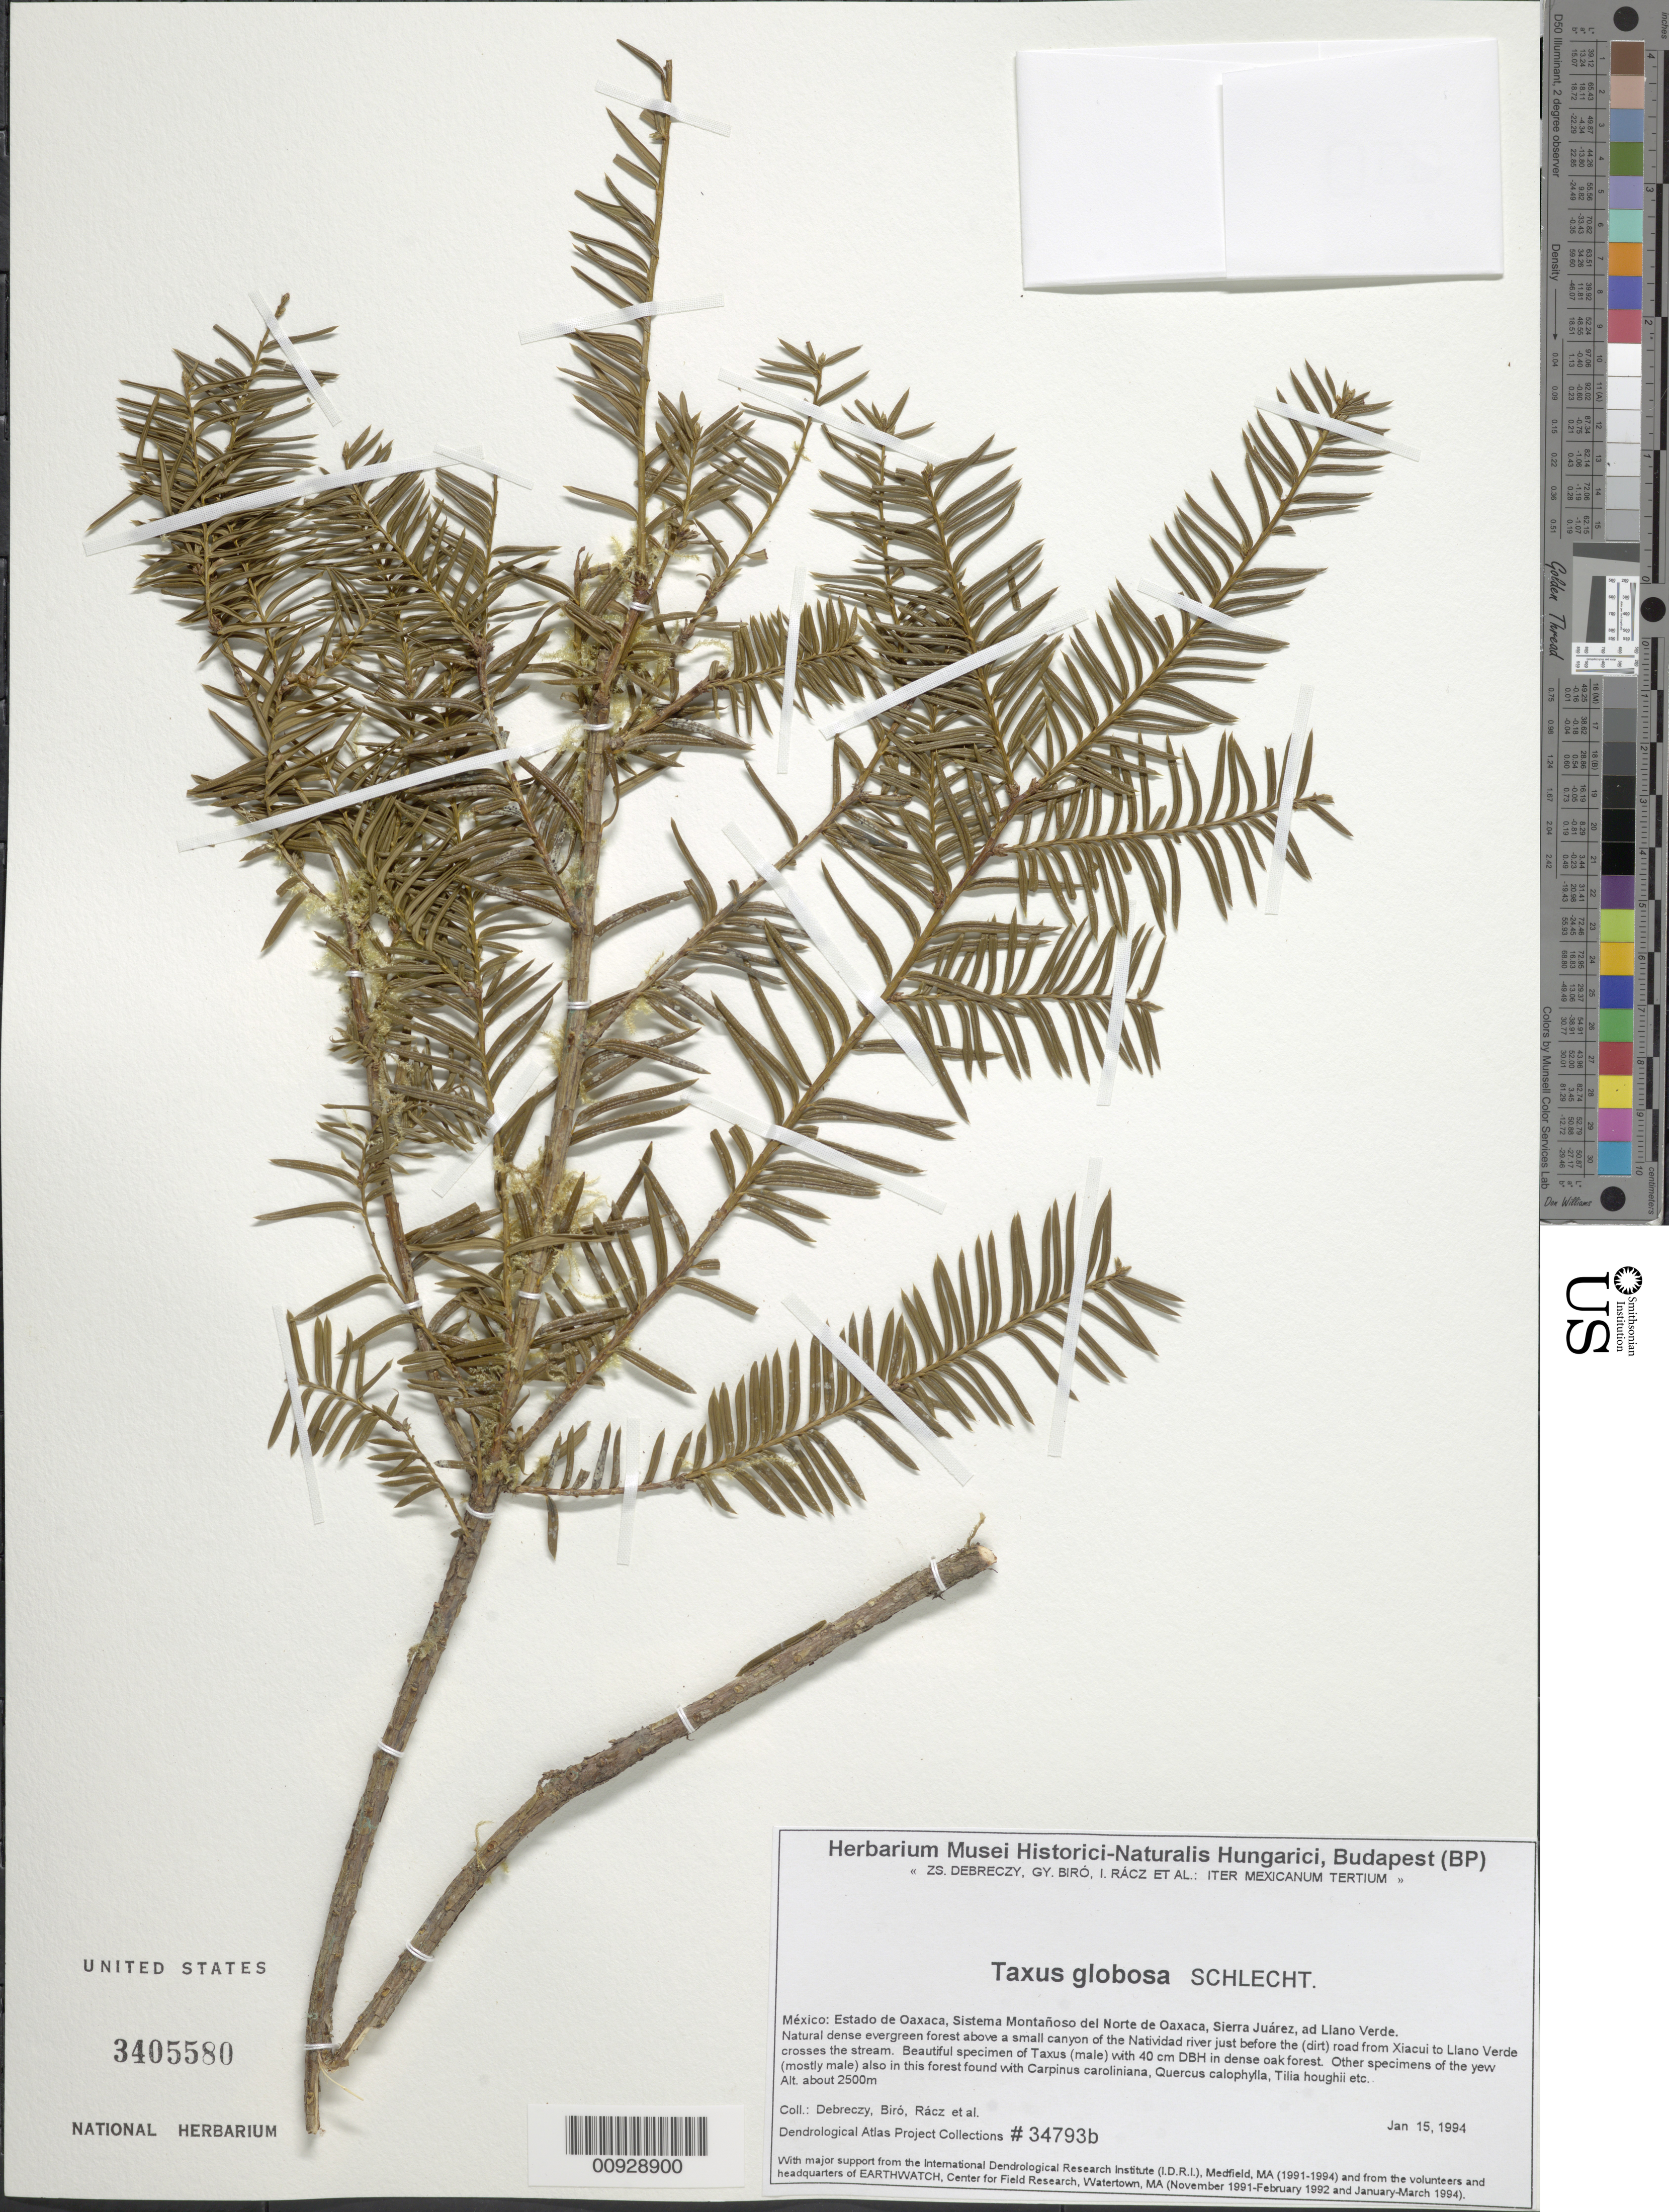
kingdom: Plantae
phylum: Tracheophyta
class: Pinopsida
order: Pinales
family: Taxaceae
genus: Taxus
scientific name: Taxus globosa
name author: Schltdl.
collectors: Z. Debreczy, G. Biro, I. Rácz & et al.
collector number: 34793 b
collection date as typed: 15 Jan 1994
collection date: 1994-01-15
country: Mexico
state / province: Oaxaca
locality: Sistema montañoso del Norte de Oaxaca, Sierra Juárez, ad Llano Verde. Natural dense evergreen forest above a small canyon of the Natividad river just before the (dirt) road from Xiacui to Llano Verde crosses the stream.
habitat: Dense oak forest. Specimens of the yew (mostly male) also in this forest found with Carpinus caroliniana, Quercus calophylla, Tilia houghii, etc.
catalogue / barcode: US 3405580